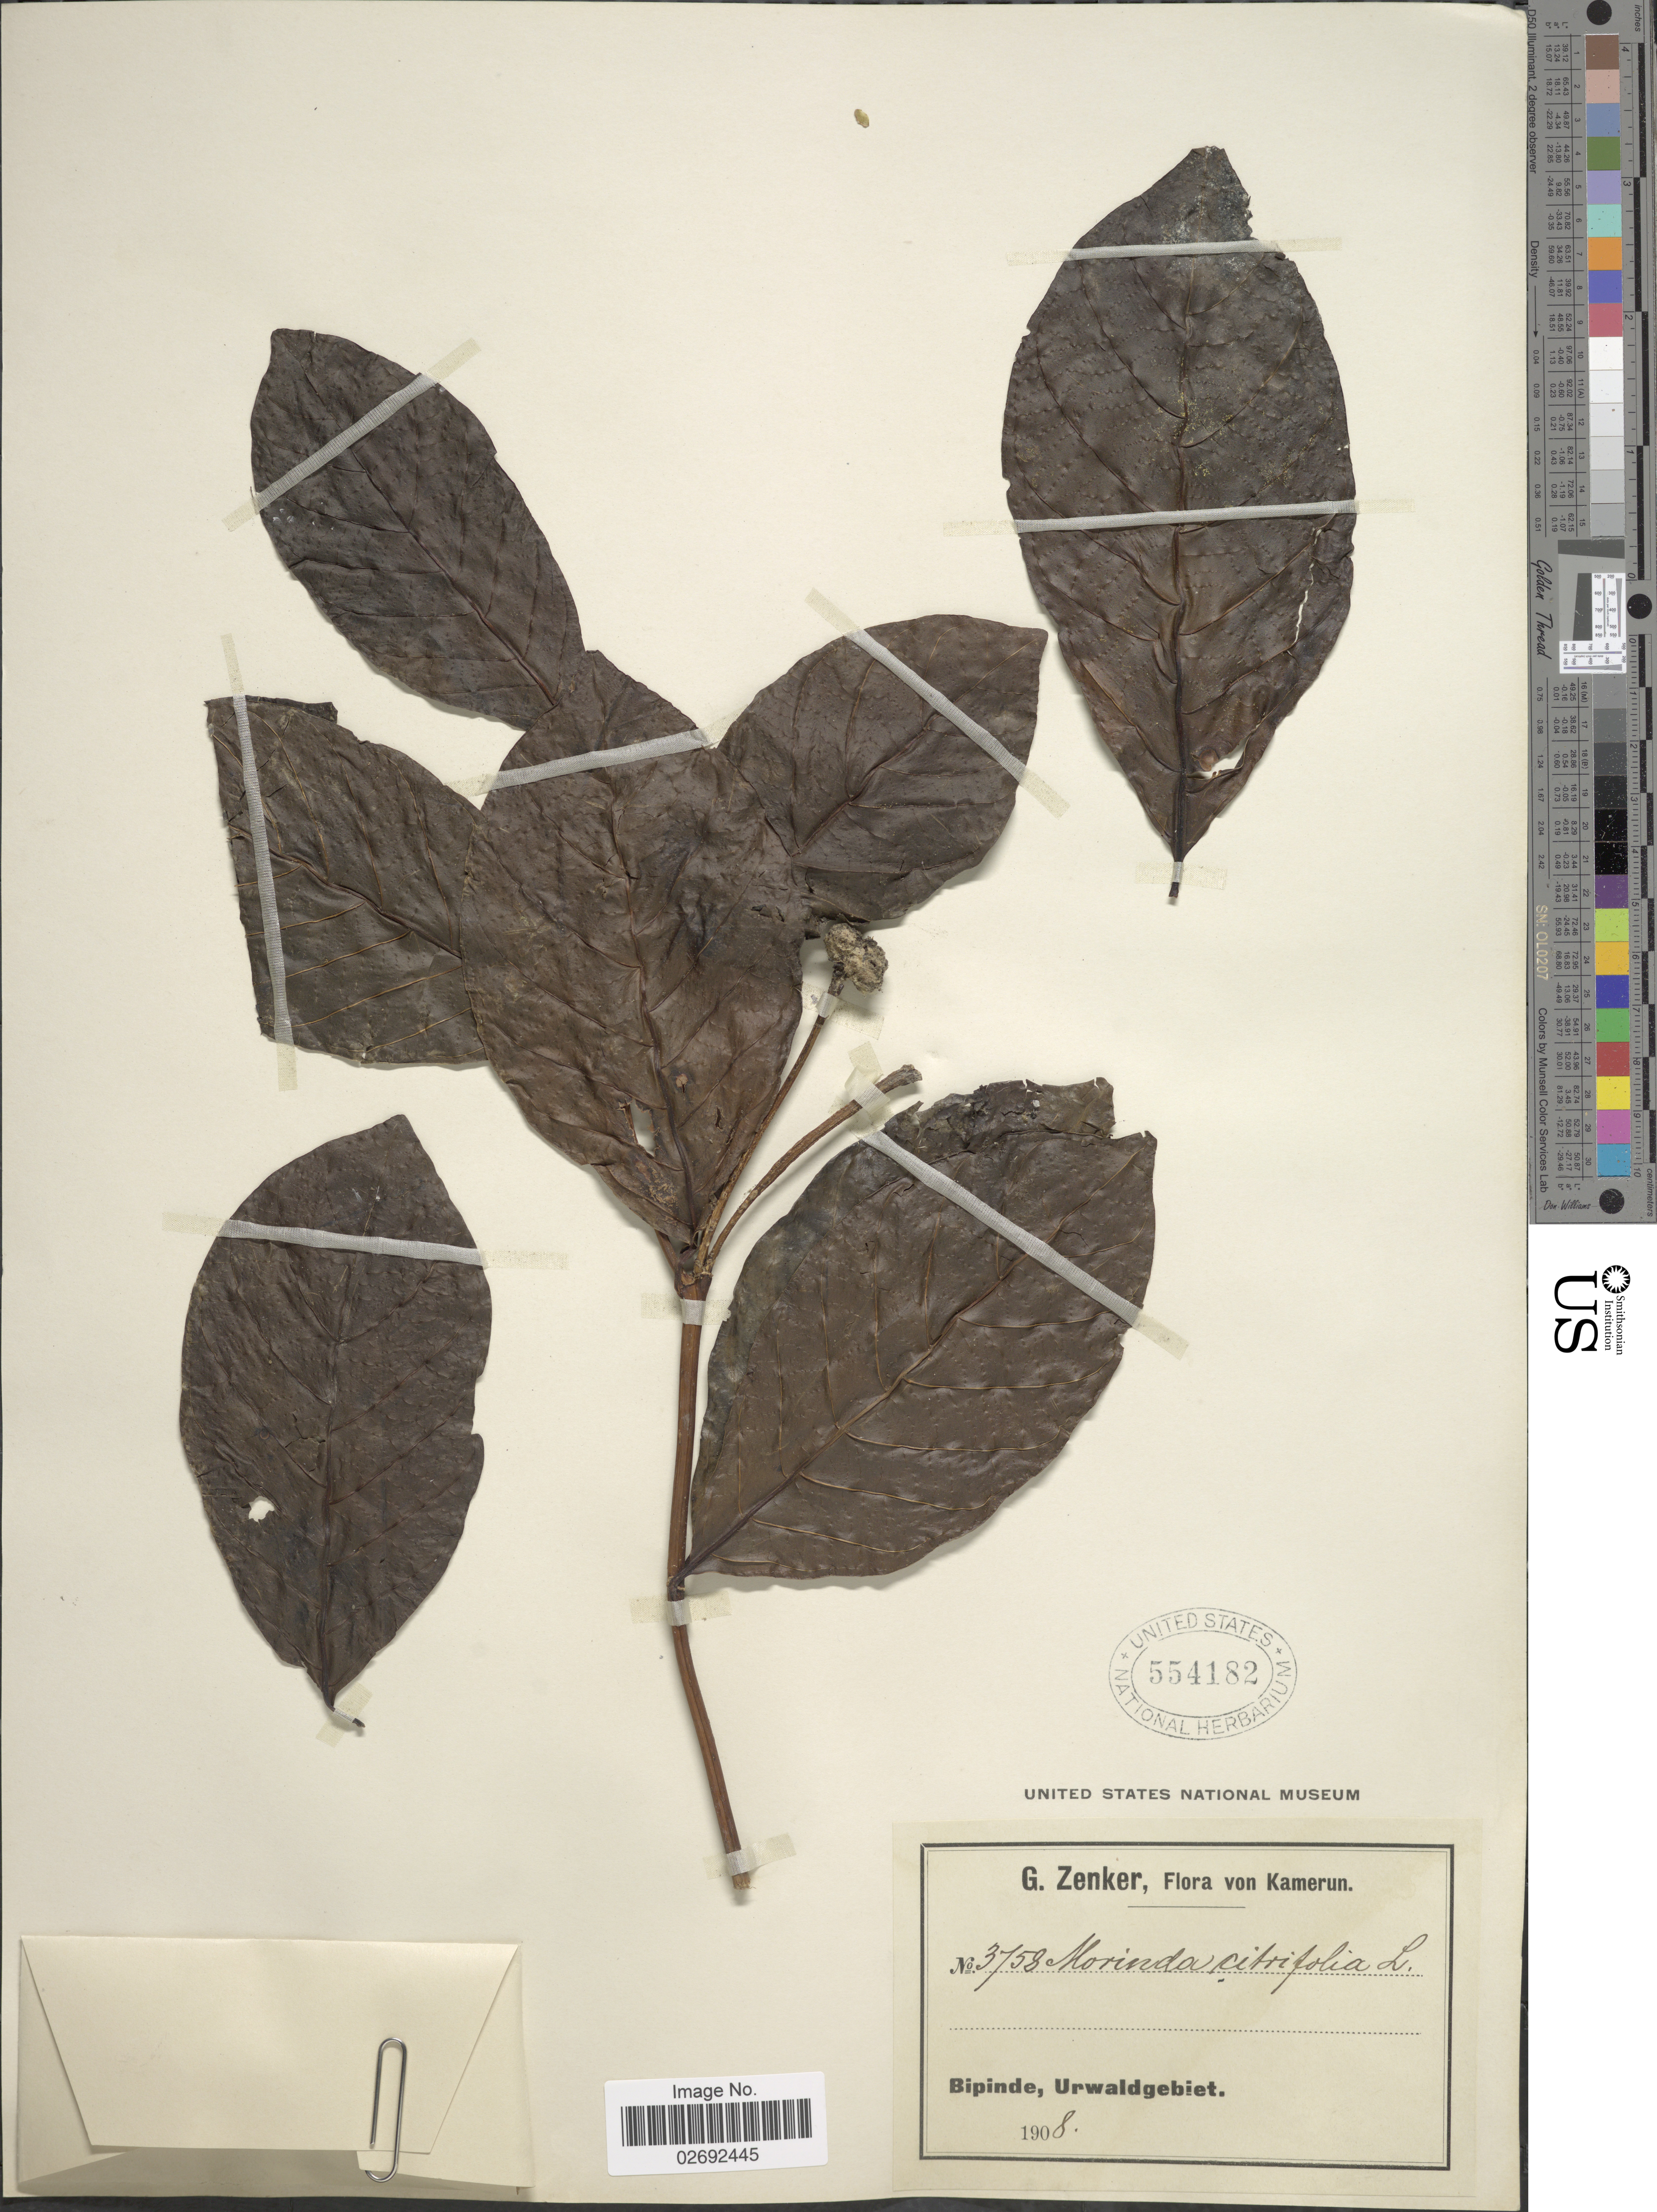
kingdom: Plantae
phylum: Tracheophyta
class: Magnoliopsida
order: Gentianales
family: Rubiaceae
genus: Morinda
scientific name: Morinda citrifolia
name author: L.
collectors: G. A. Zenker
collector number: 3758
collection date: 1908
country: Cameroon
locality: Kamerun. Bipinde, Urwaldgebiet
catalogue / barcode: US 554182